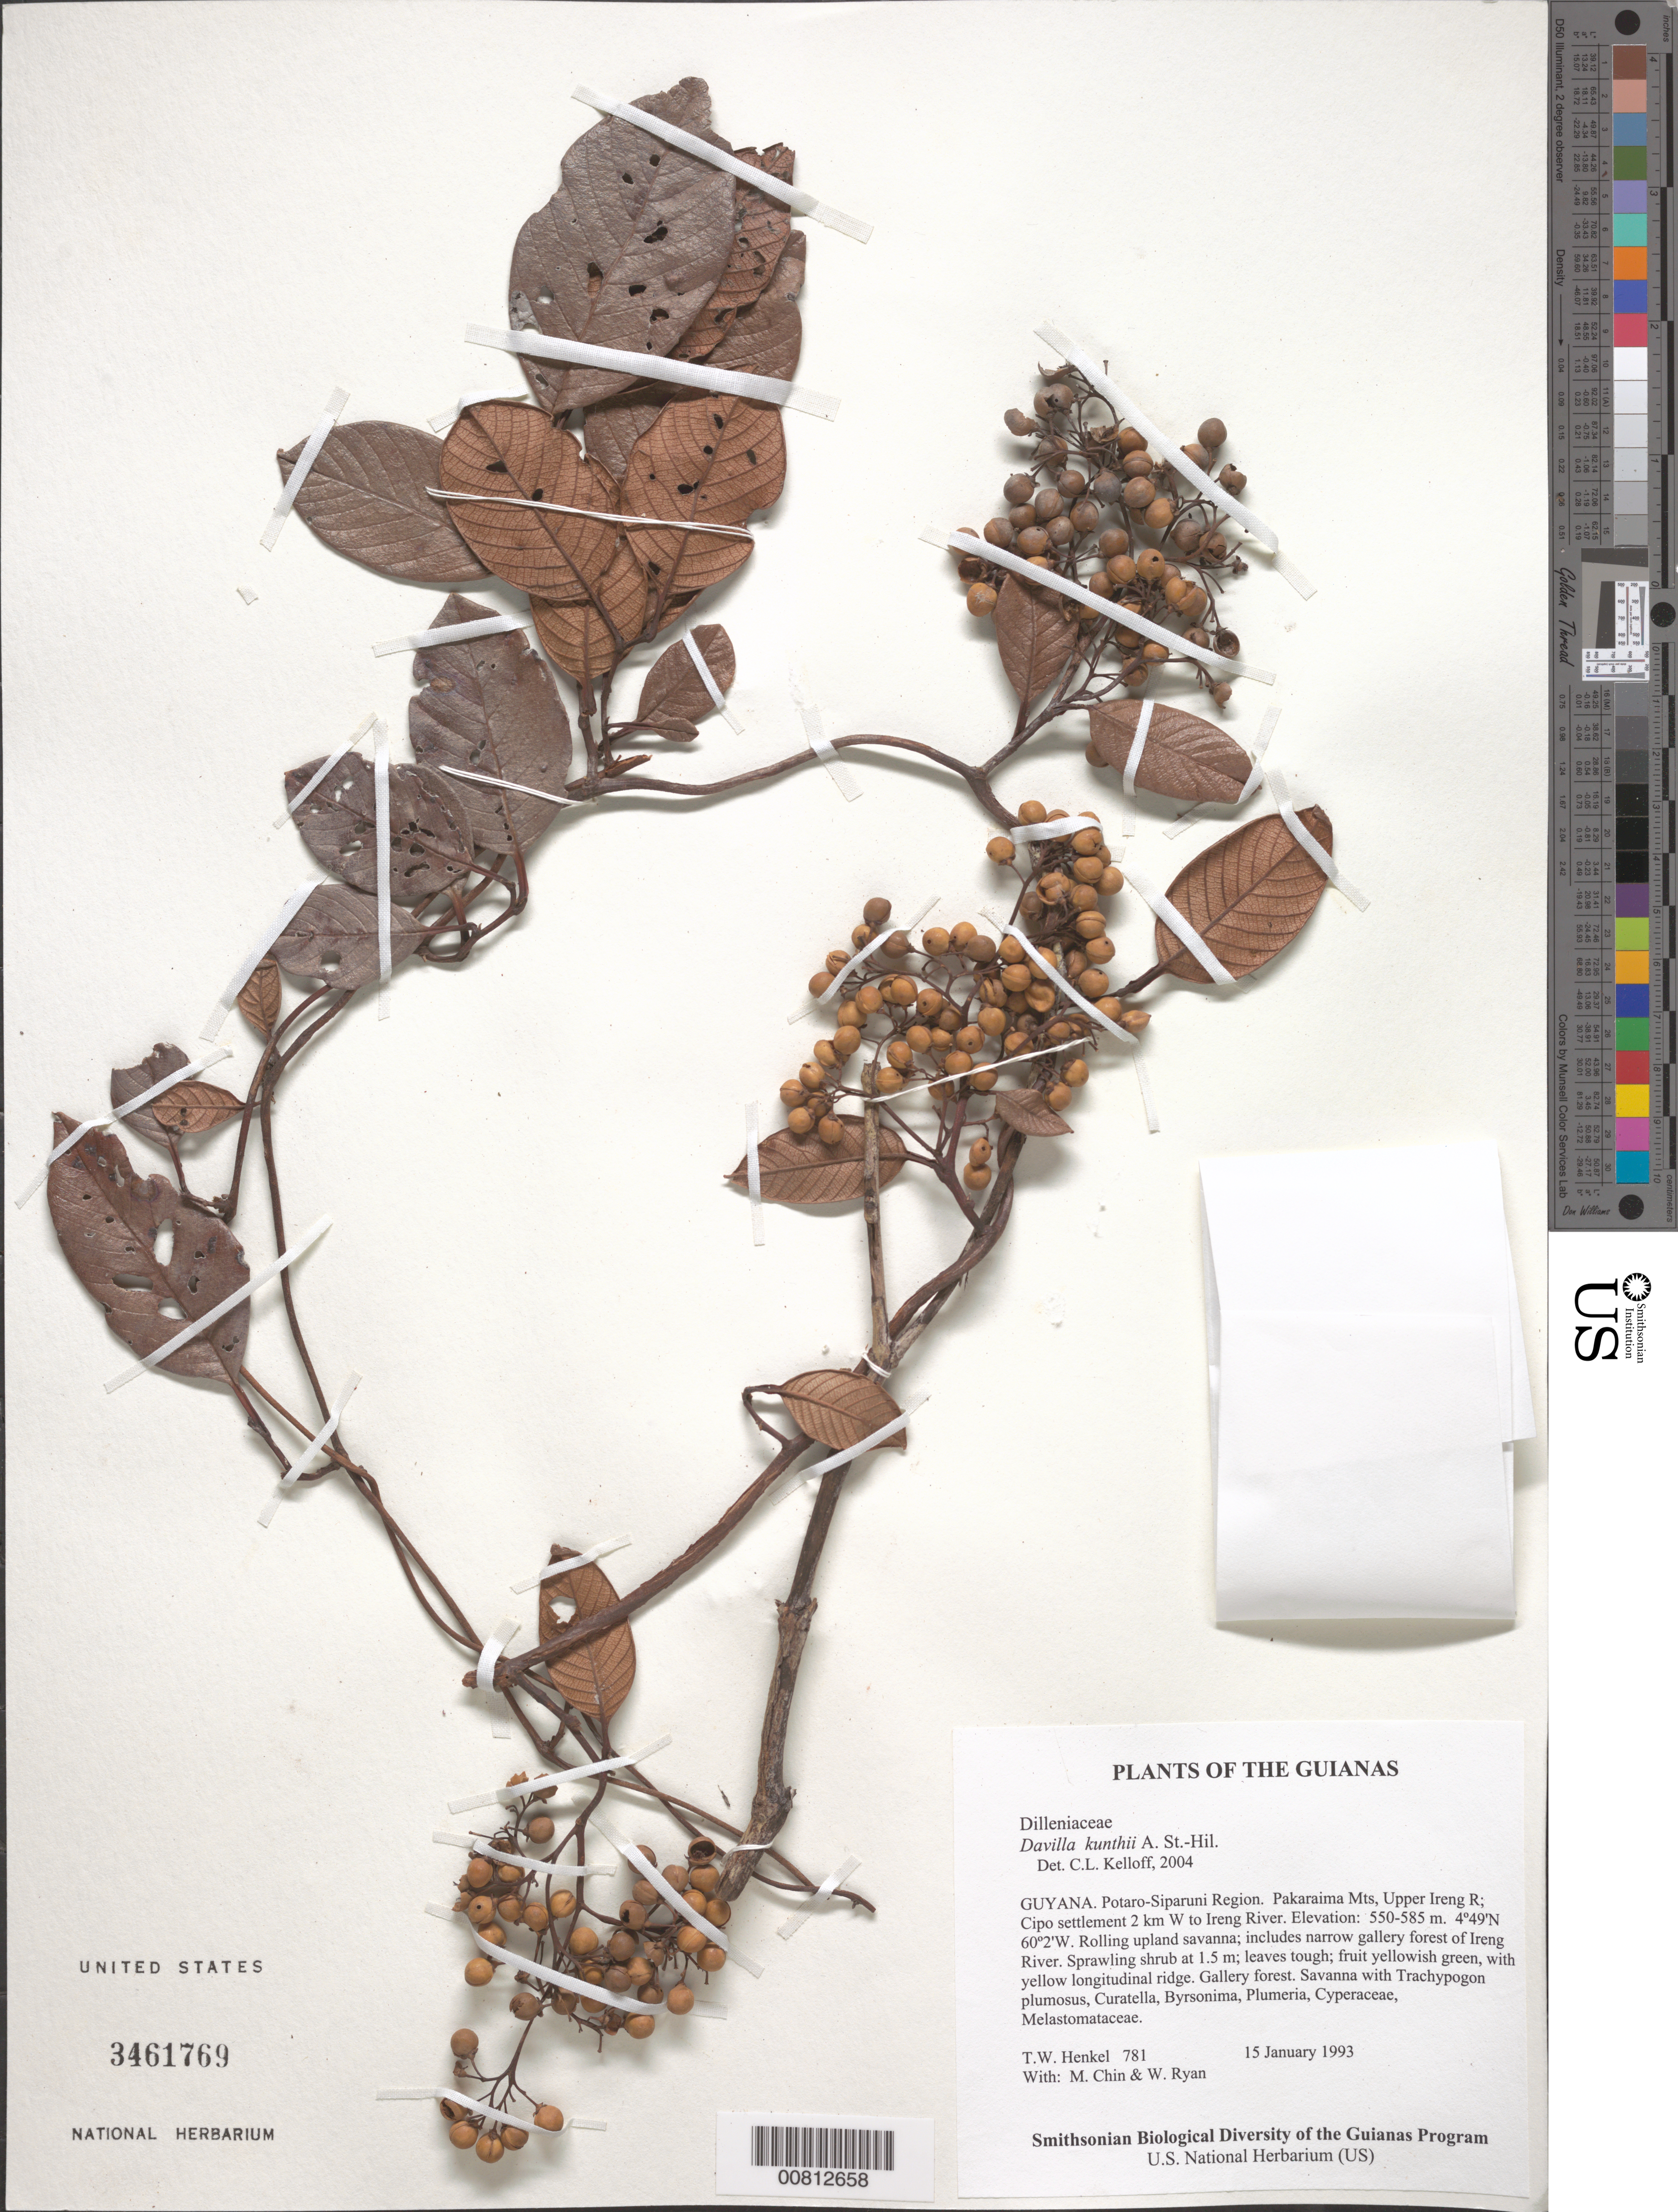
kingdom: Plantae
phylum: Tracheophyta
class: Magnoliopsida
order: Dilleniales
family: Dilleniaceae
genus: Davilla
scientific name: Davilla kunthii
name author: A. St.-Hil.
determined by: Kelloff, Carol L., (US), Smithsonian Institution - National Museum of Natural History (UNITED STATES)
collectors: T. Henkel, M. Chin & W. Ryan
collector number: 781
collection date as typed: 15 January 1993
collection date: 1993-01-15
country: Guyana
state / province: Potaro-Siparuni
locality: Pakaraima Mts, Upper Ireng R; Cipo settlement 2 km W to Ireng River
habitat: Rolling upland savanna; includes narrow gallery forest of Ireng River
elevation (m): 550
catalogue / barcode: US 3461769